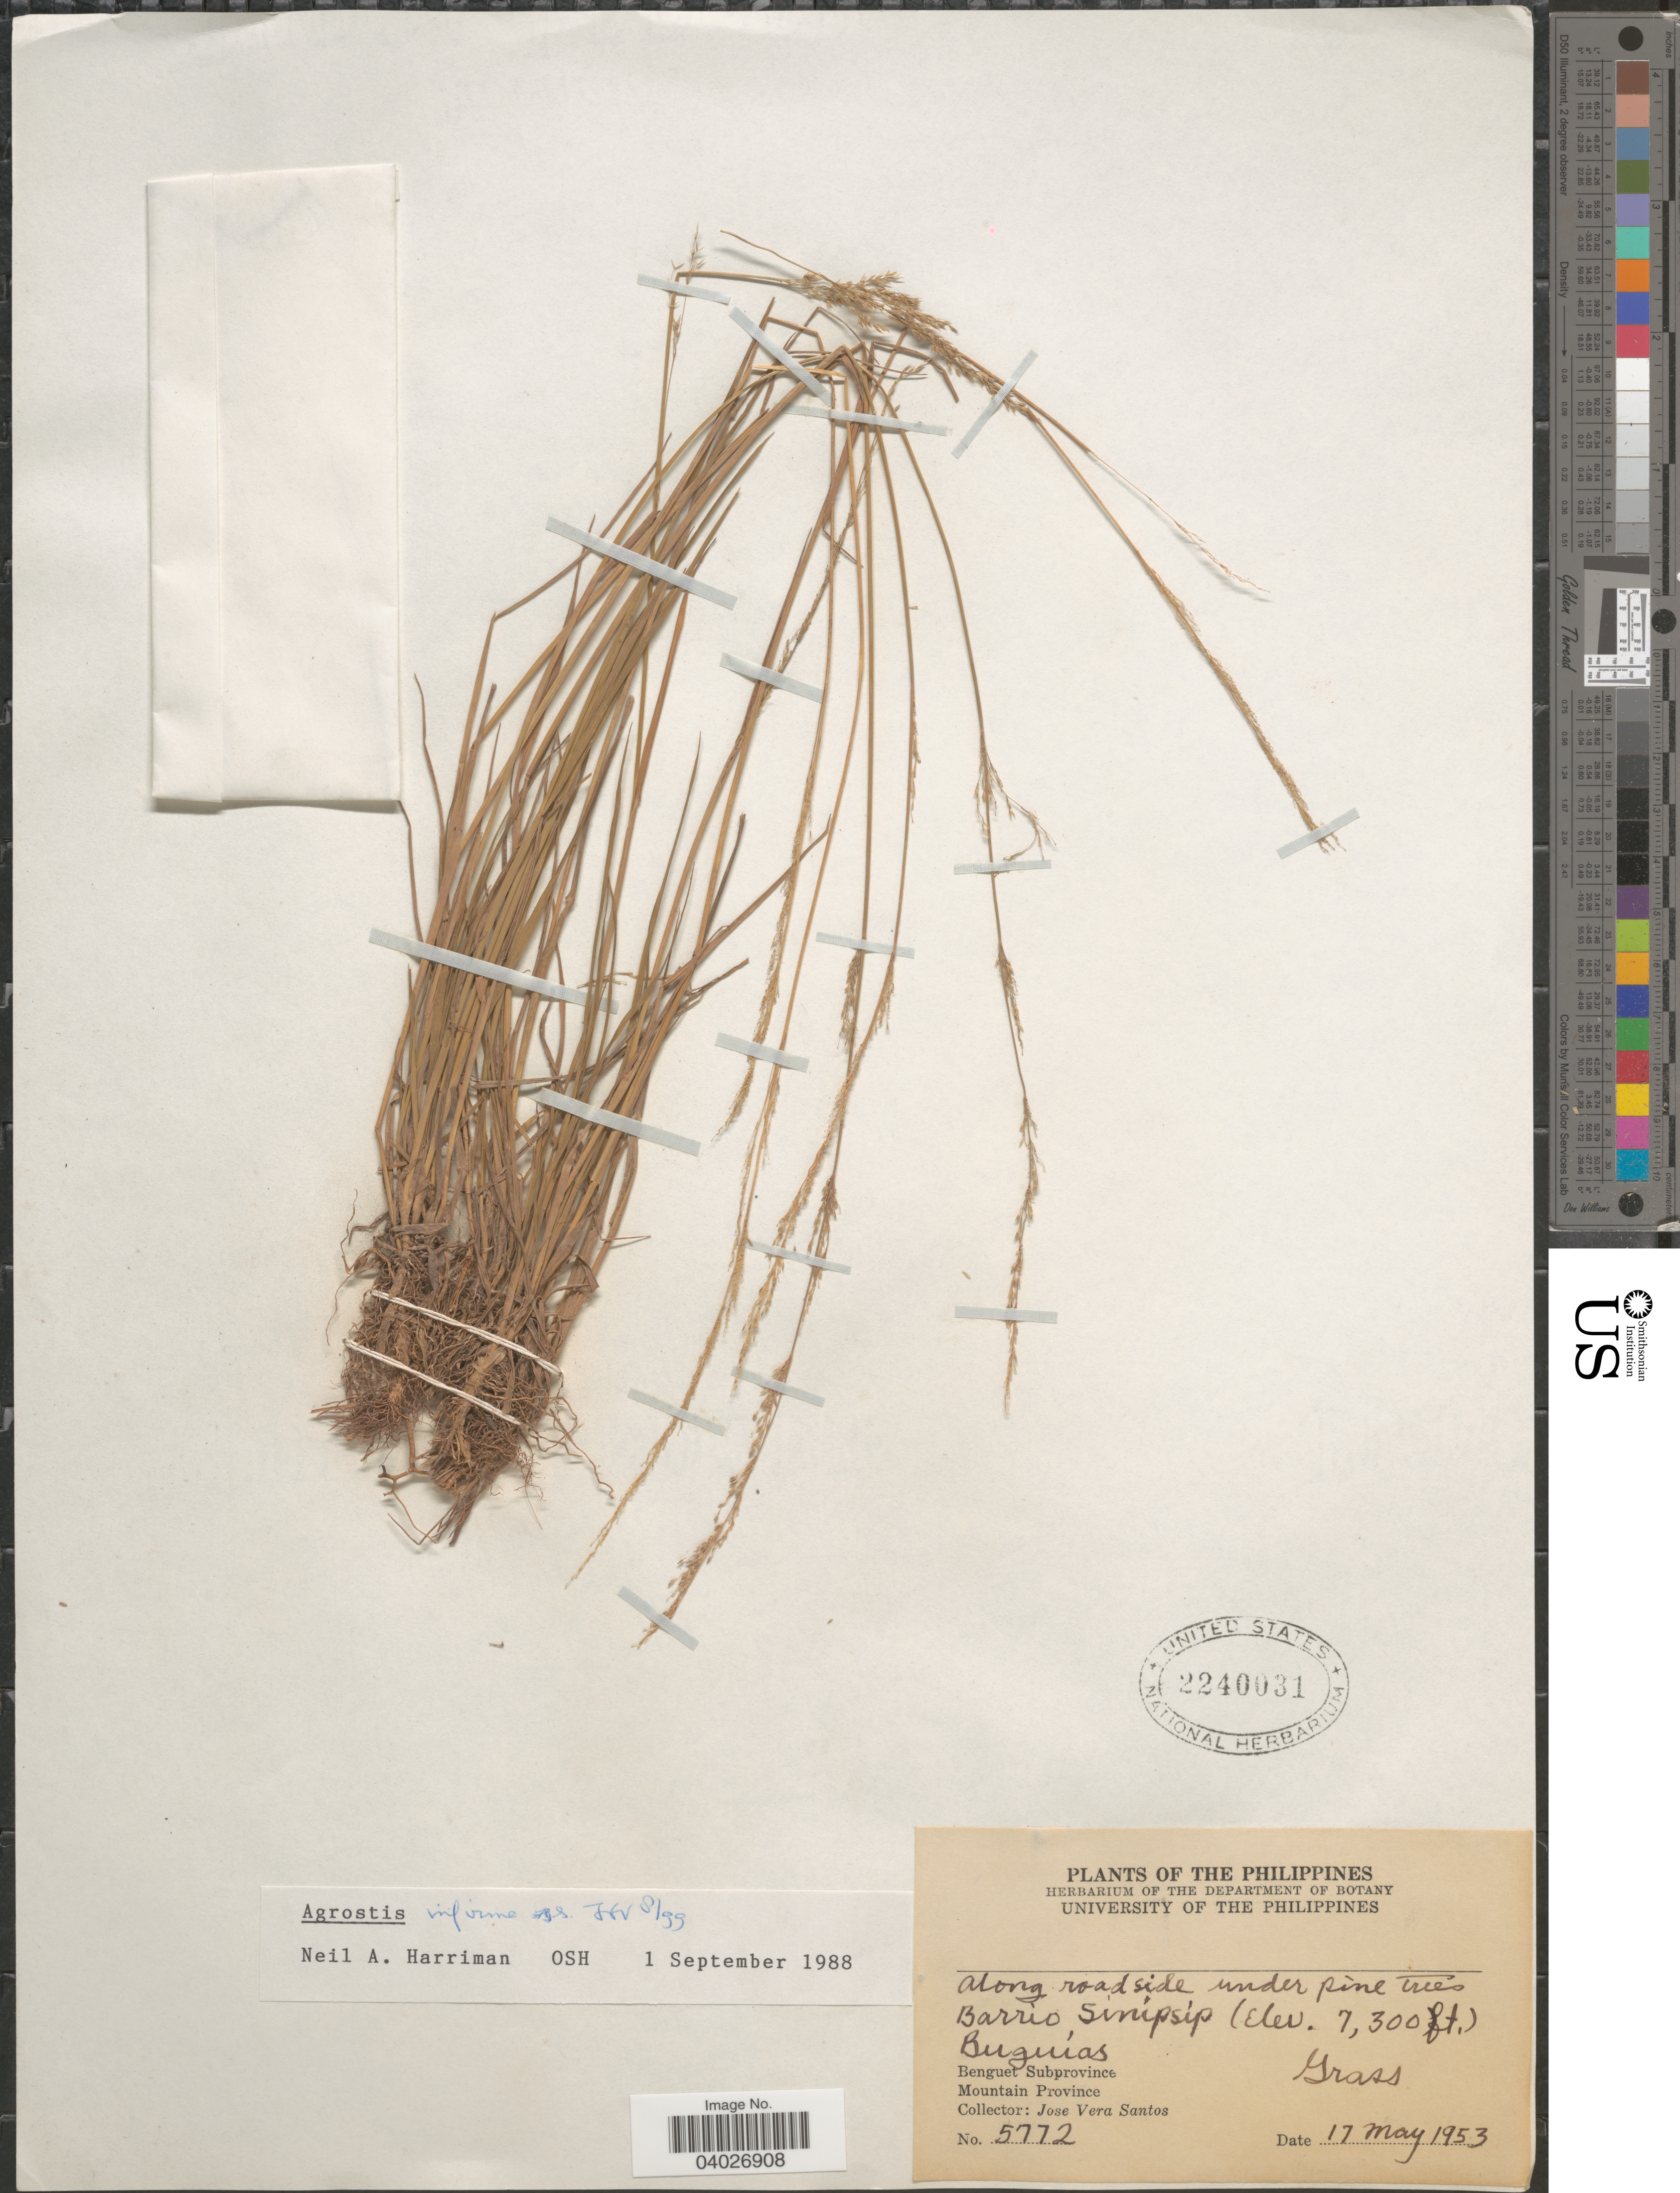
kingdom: Plantae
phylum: Tracheophyta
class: Liliopsida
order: Poales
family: Poaceae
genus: Agrostis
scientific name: Agrostis infirma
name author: Büse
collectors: J. V. Santos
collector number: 5772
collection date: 1953-05-17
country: Philippines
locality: Barrio, Sinipsip. Buguias. Benguet Subprovince. Mountain Province.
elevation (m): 2225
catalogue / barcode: US 2240031